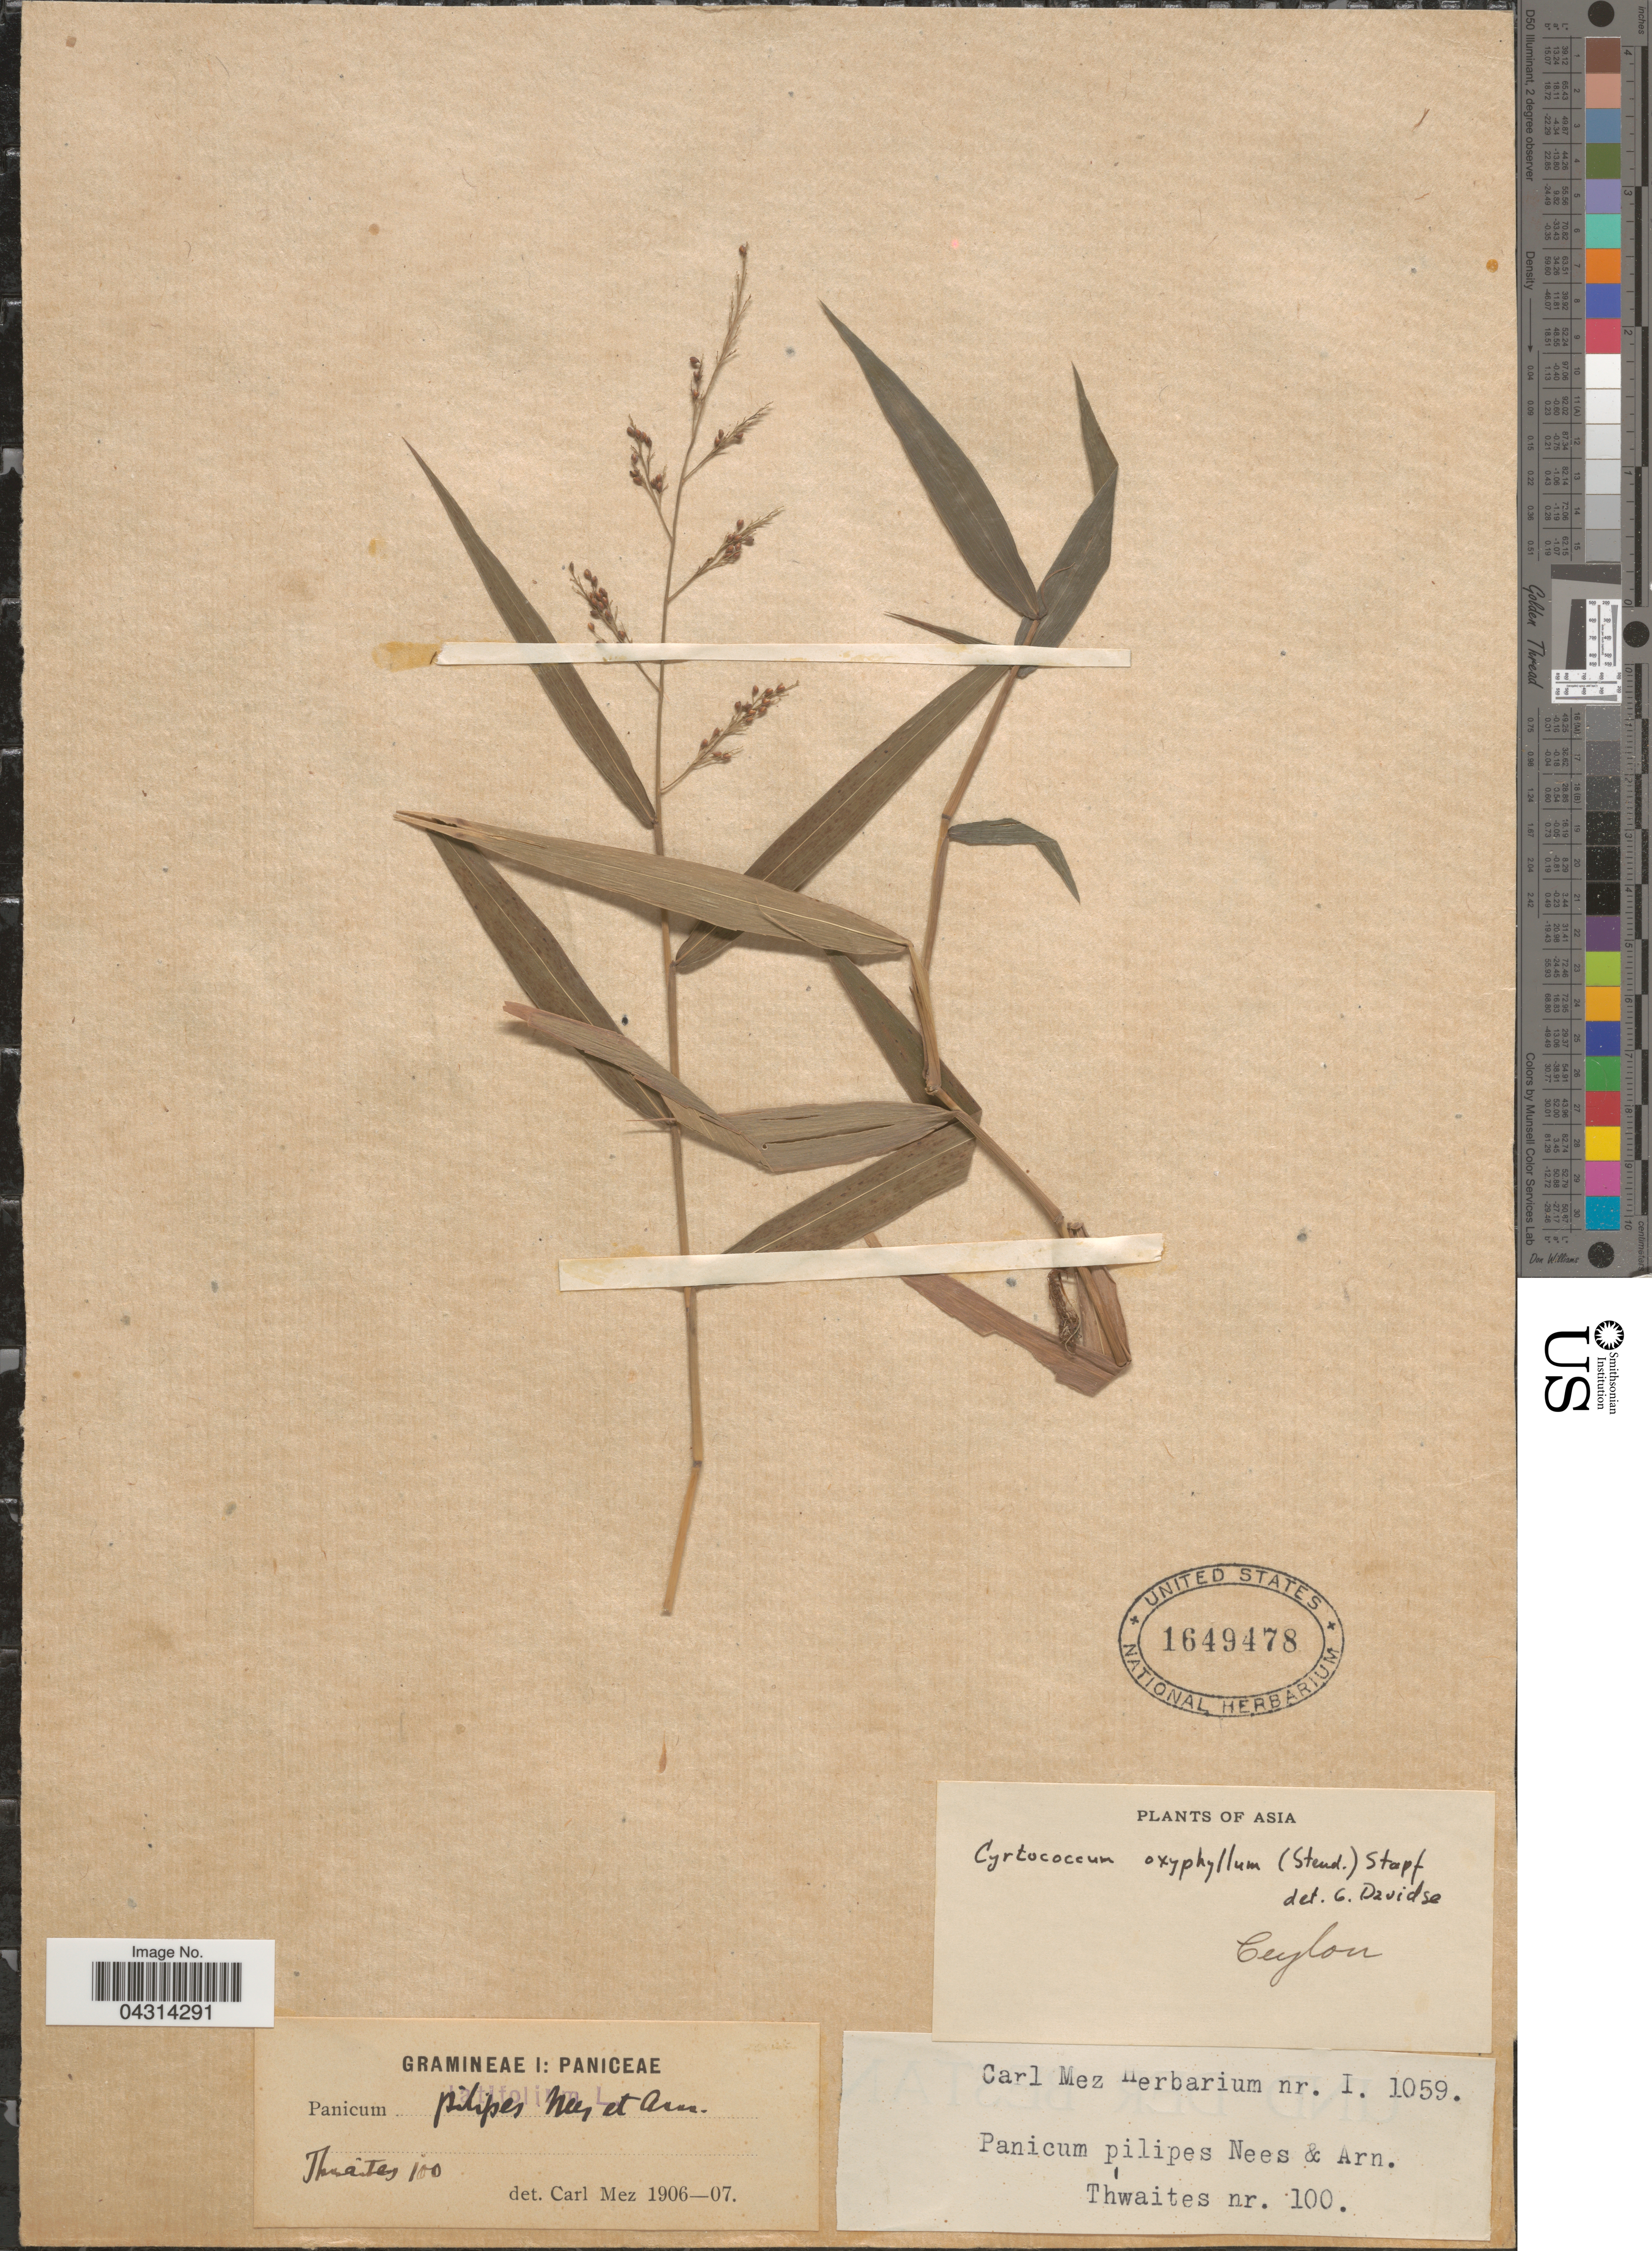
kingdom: Plantae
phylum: Tracheophyta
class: Liliopsida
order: Poales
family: Poaceae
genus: Cyrtococcum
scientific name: Cyrtococcum oxyphyllum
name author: (Steud.) Stapf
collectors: Thwaites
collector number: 100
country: Sri Lanka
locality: Ceylon.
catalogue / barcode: US 1649478